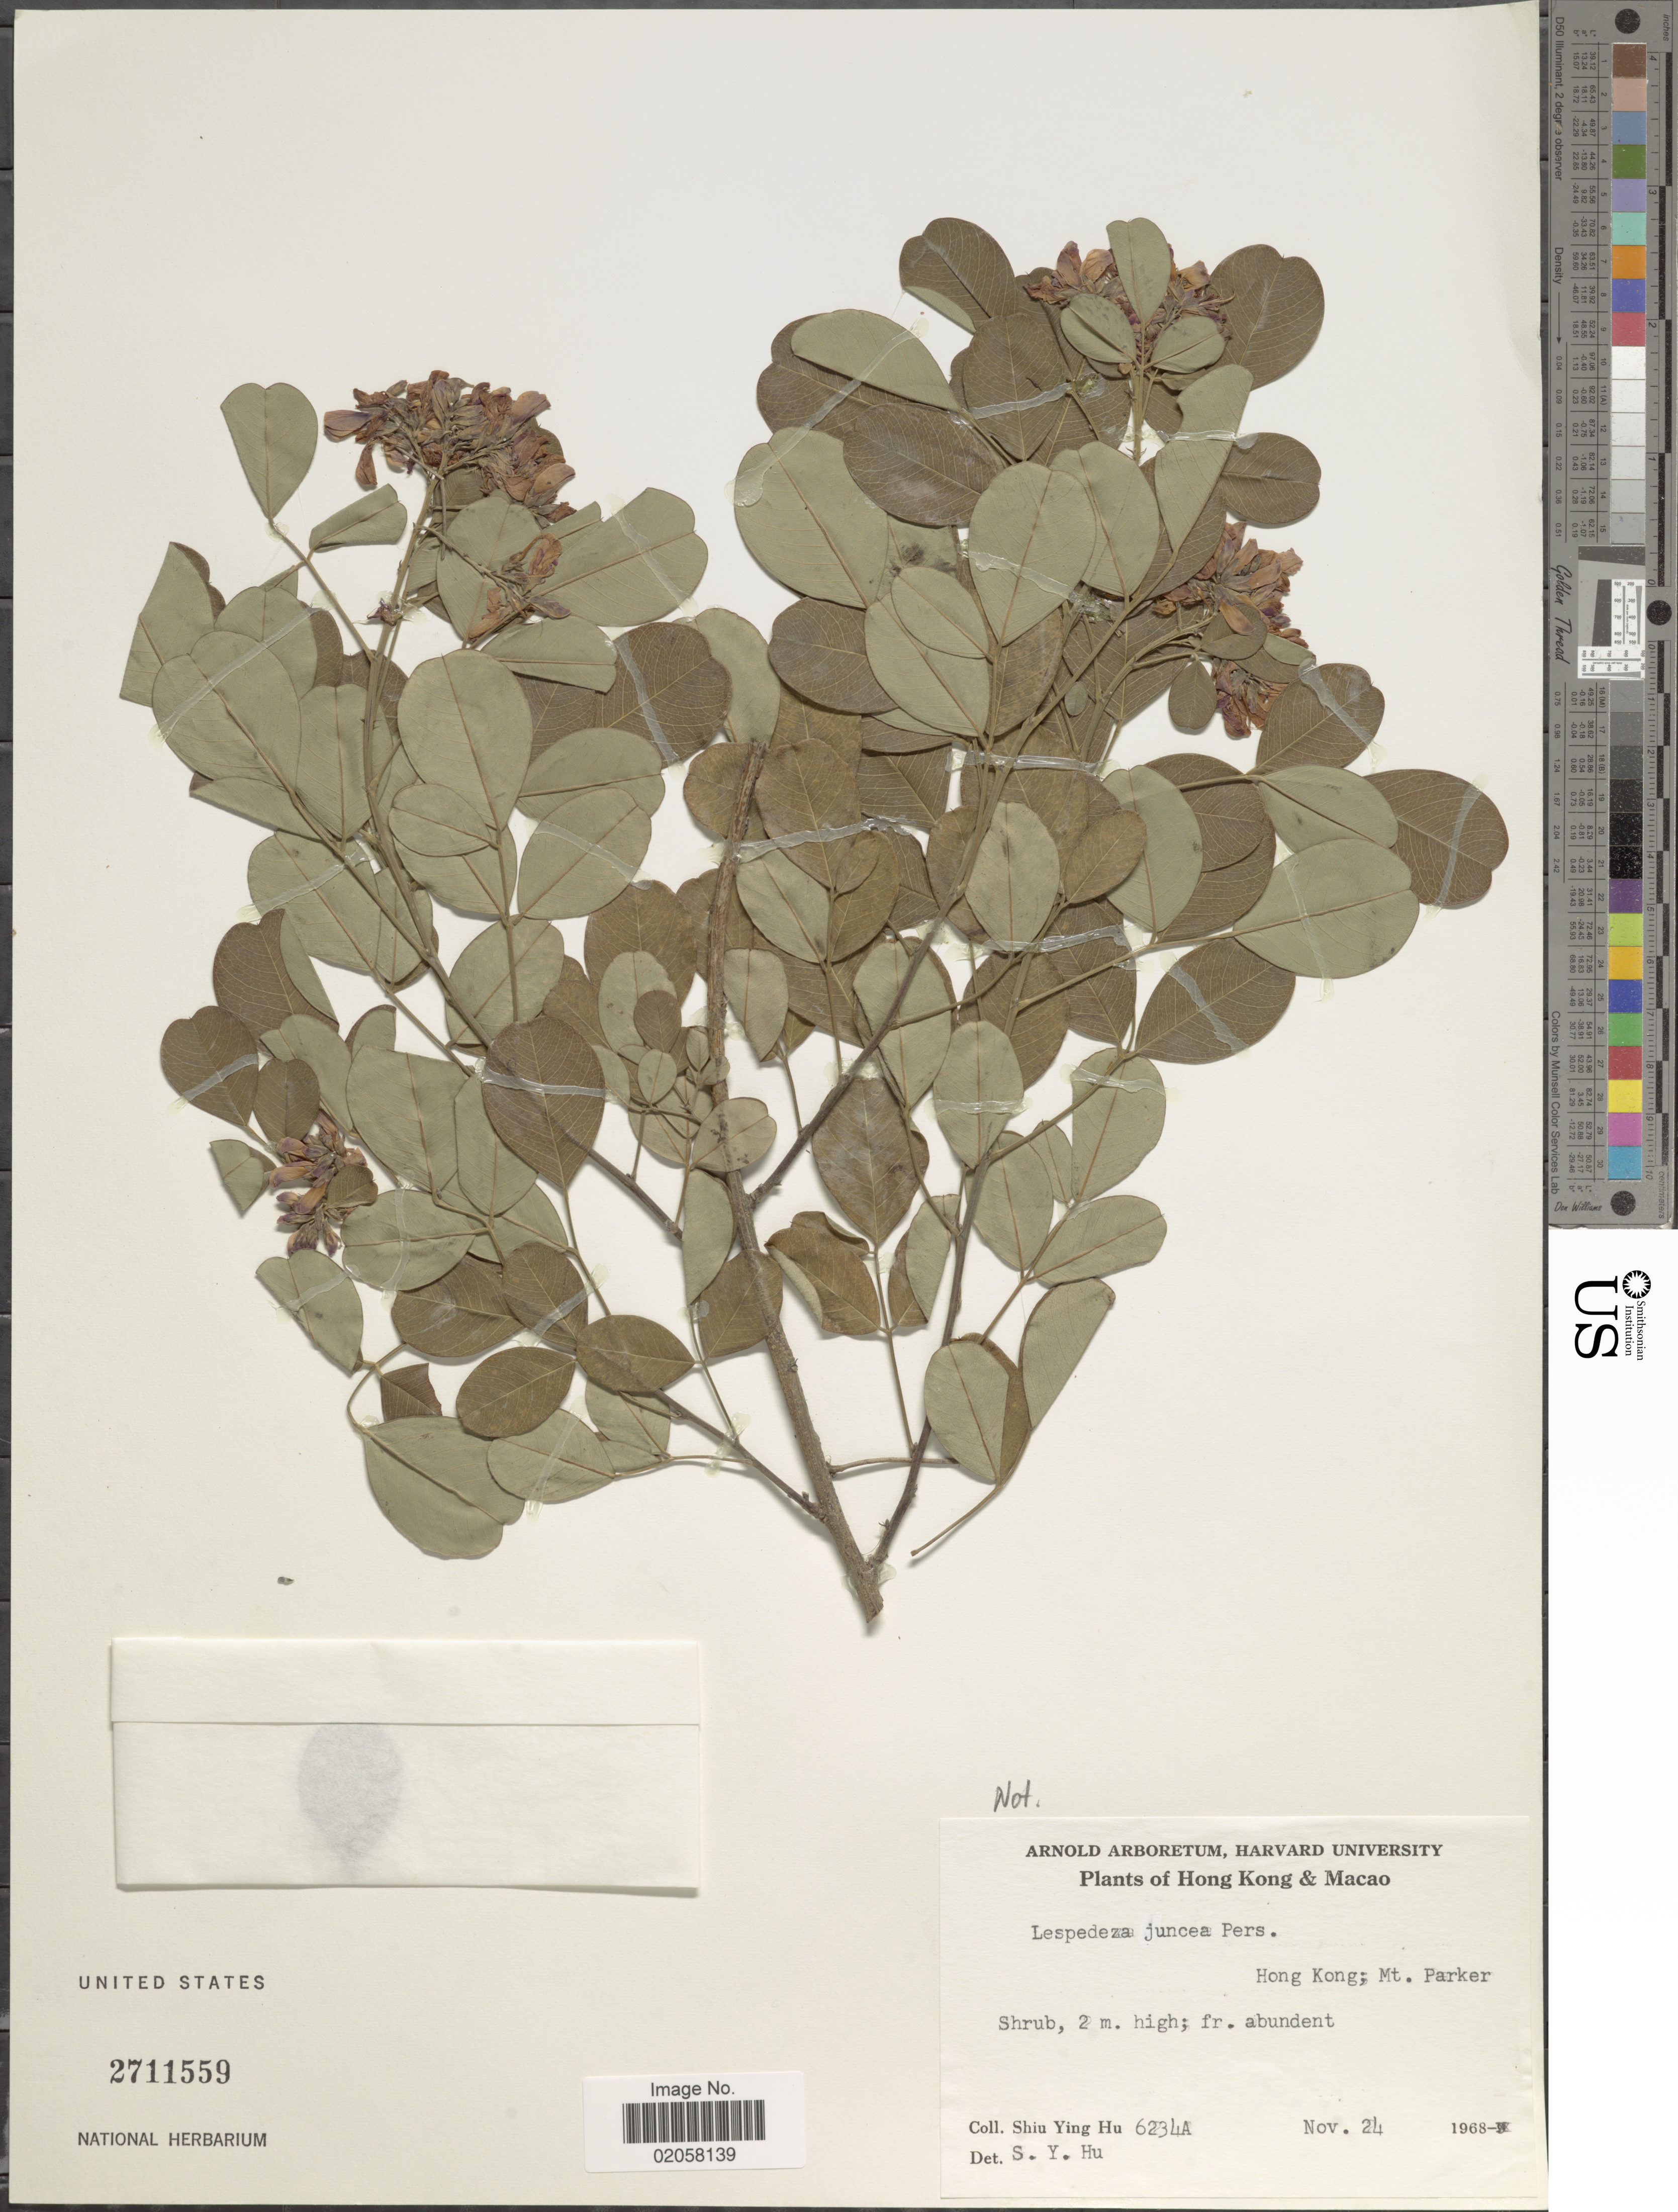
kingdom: Plantae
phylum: Tracheophyta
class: Magnoliopsida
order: Fabales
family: Fabaceae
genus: Lespedeza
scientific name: Lespedeza sp.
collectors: S. Y. Hu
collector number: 6234A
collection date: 1968-11-24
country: China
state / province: Hong Kong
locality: Hong Kong & Macao, Mt. Parker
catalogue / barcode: US 2711559